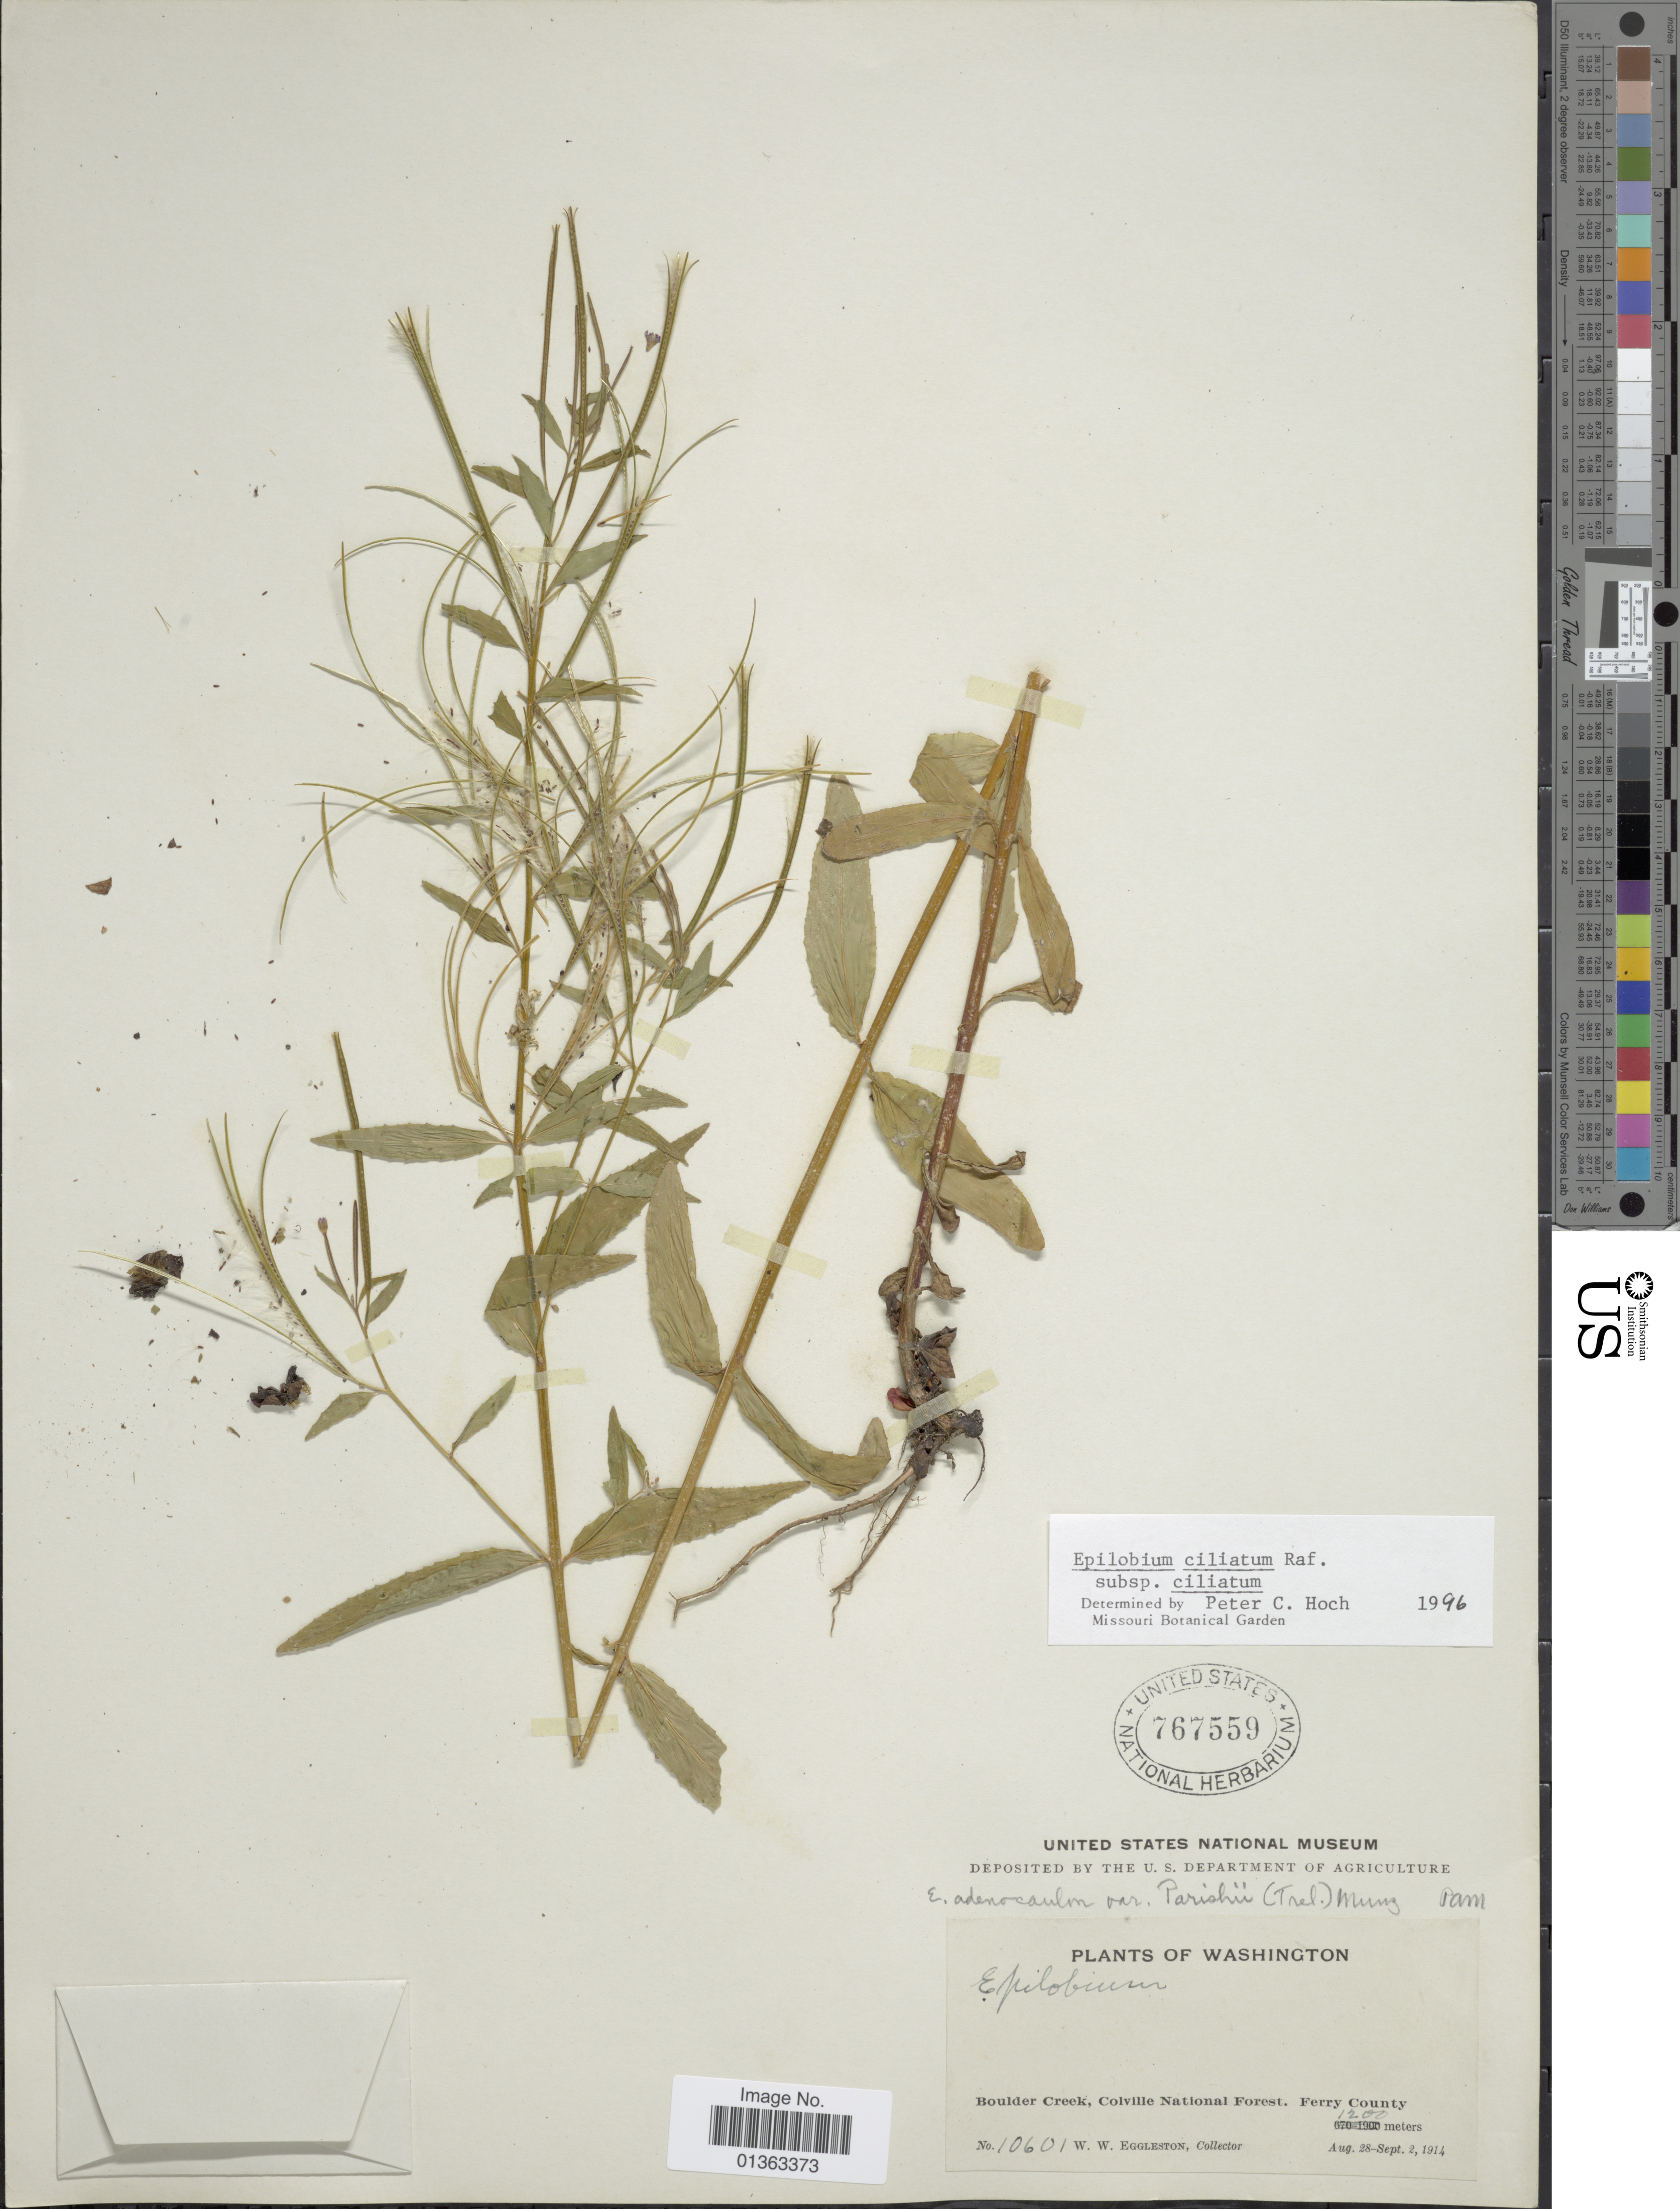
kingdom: Plantae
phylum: Tracheophyta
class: Magnoliopsida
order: Myrtales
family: Onagraceae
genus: Epilobium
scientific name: Epilobium ciliatum subsp. ciliatum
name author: Raf.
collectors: W. W. Eggleston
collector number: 10601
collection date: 1914-08-28/1914-09-02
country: United States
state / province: Washington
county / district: Ferry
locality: Boulder Creek, Colville National Forest, Ferry County.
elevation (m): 1200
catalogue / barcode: US 767559